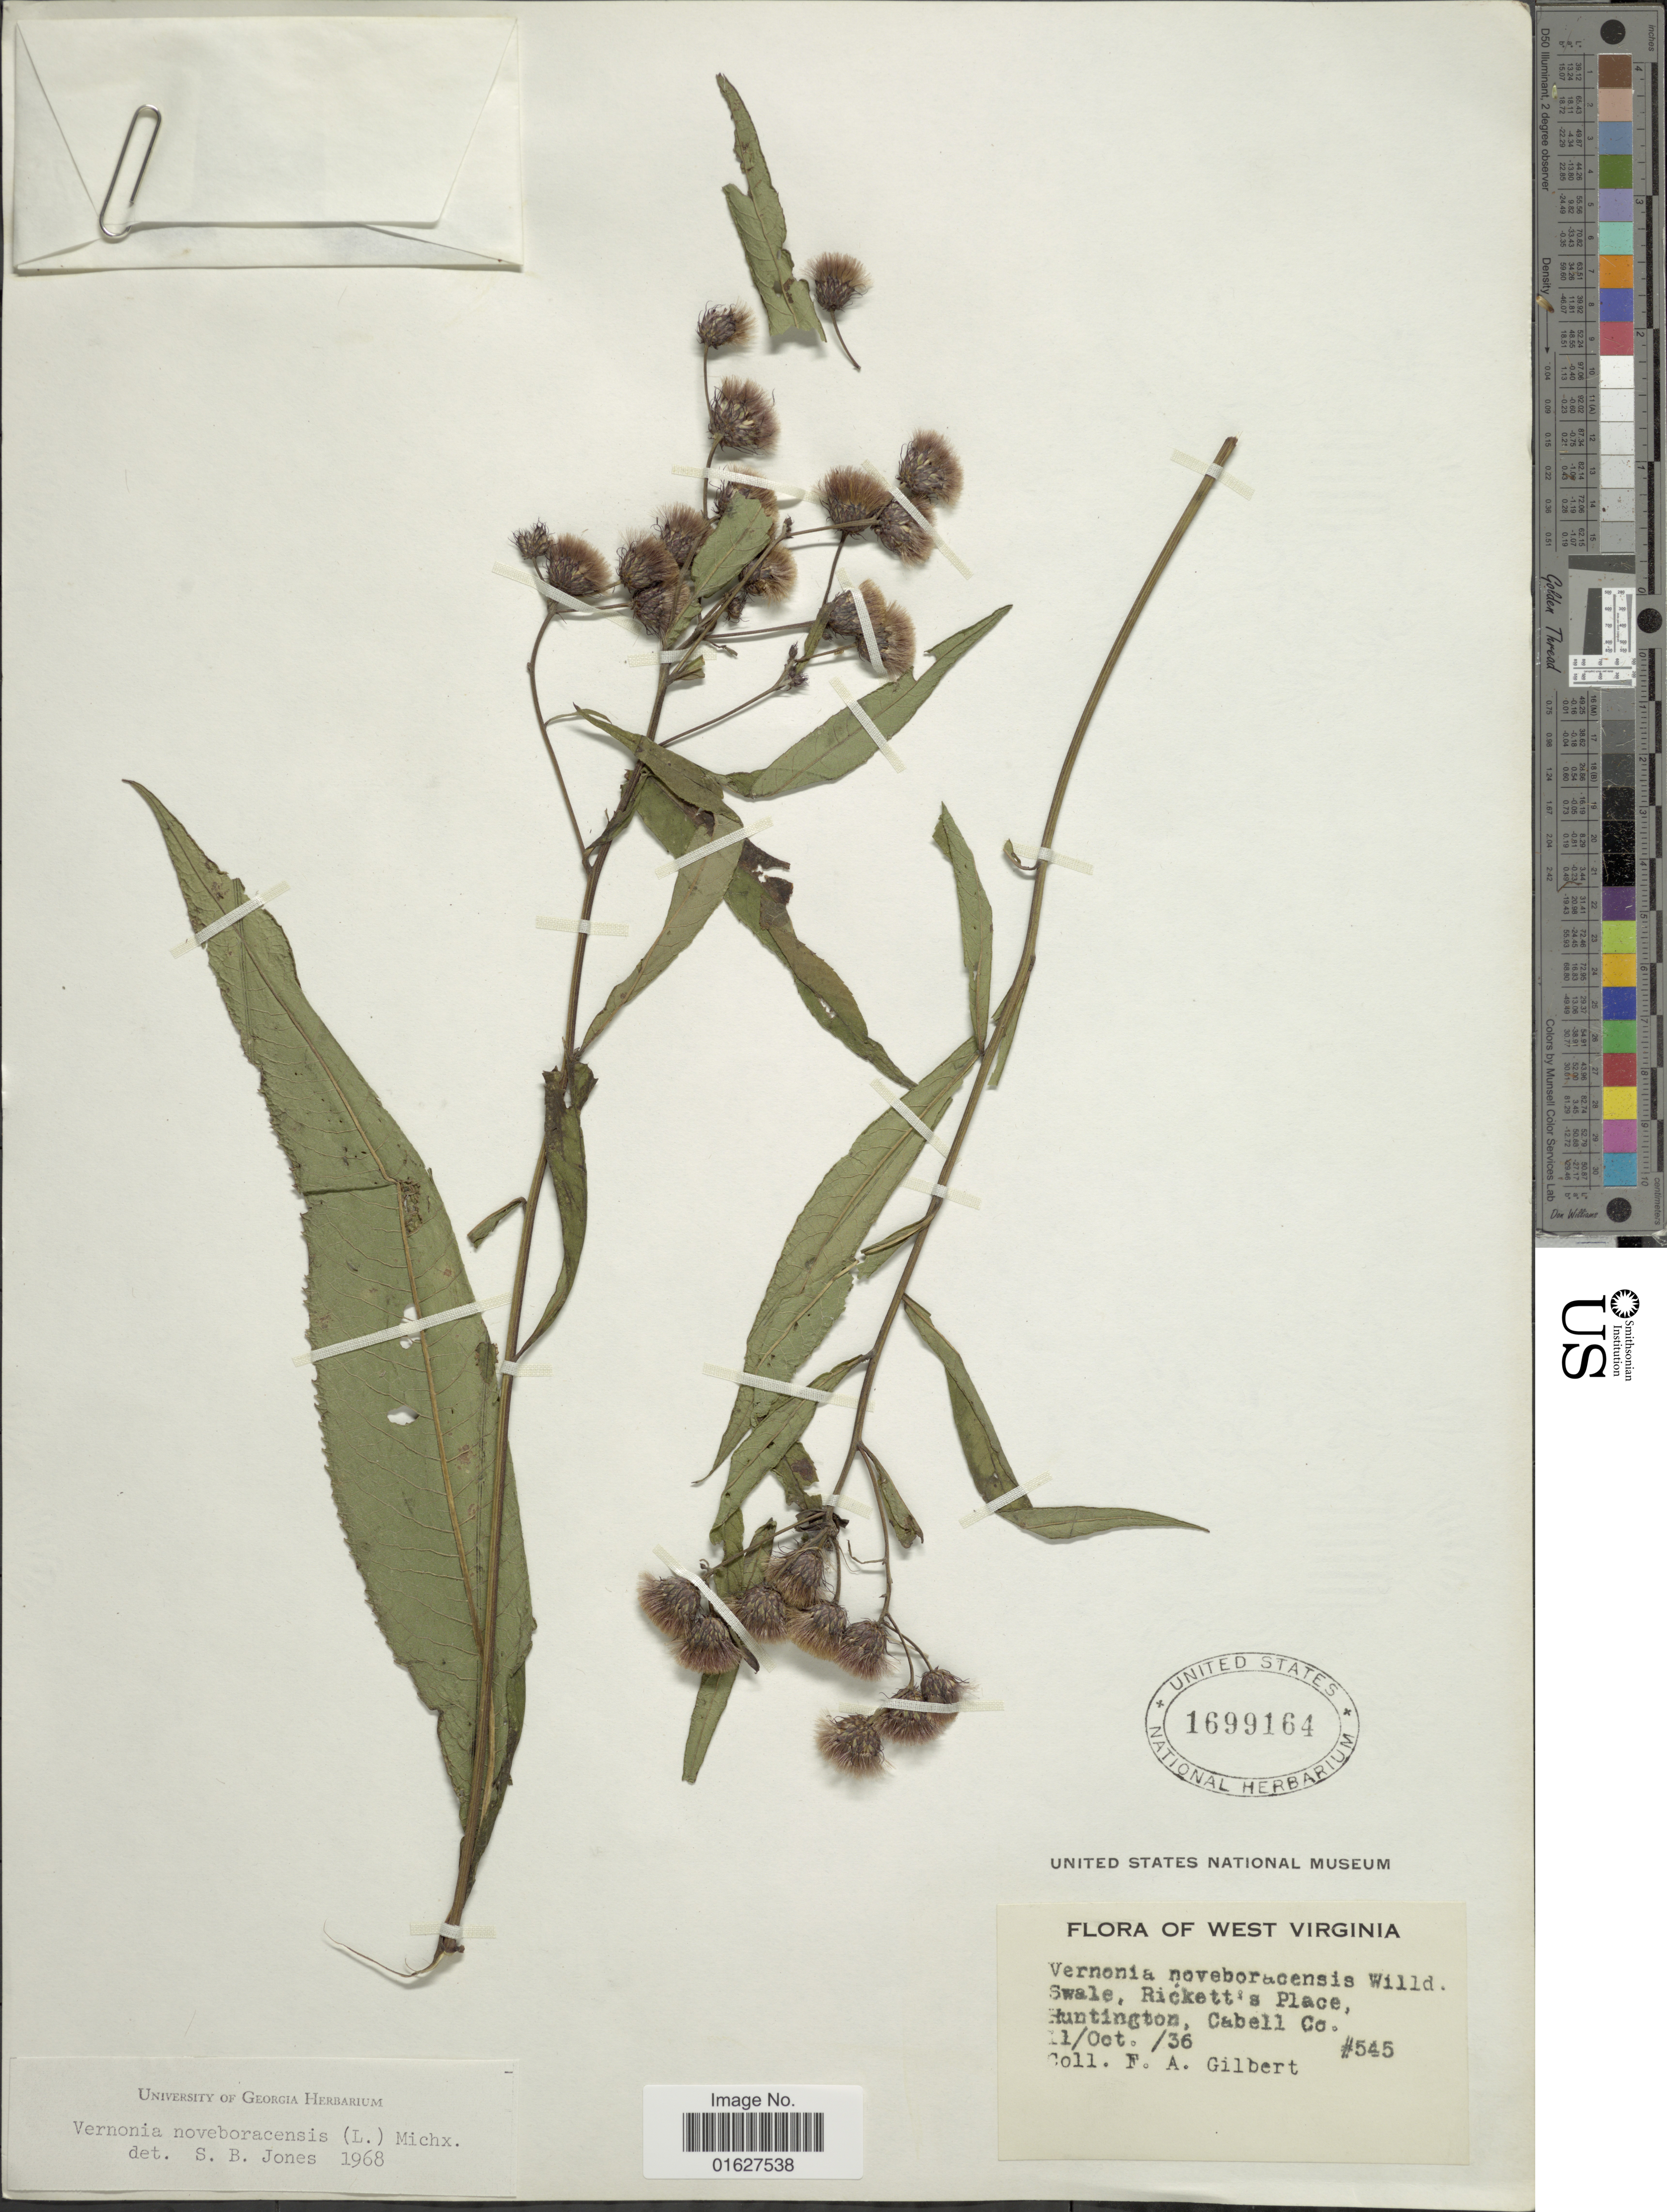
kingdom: Plantae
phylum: Tracheophyta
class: Magnoliopsida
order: Asterales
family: Asteraceae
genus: Vernonia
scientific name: Vernonia noveboracensis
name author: (L.) Michx.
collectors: F. A. Gilbert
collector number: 545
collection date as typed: Transcribed d/m/y: 11/10/36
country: United States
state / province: West Virginia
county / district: Preston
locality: Swale, Rockett's Place, Huntington, Cabell Co.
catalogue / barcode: US 1699164